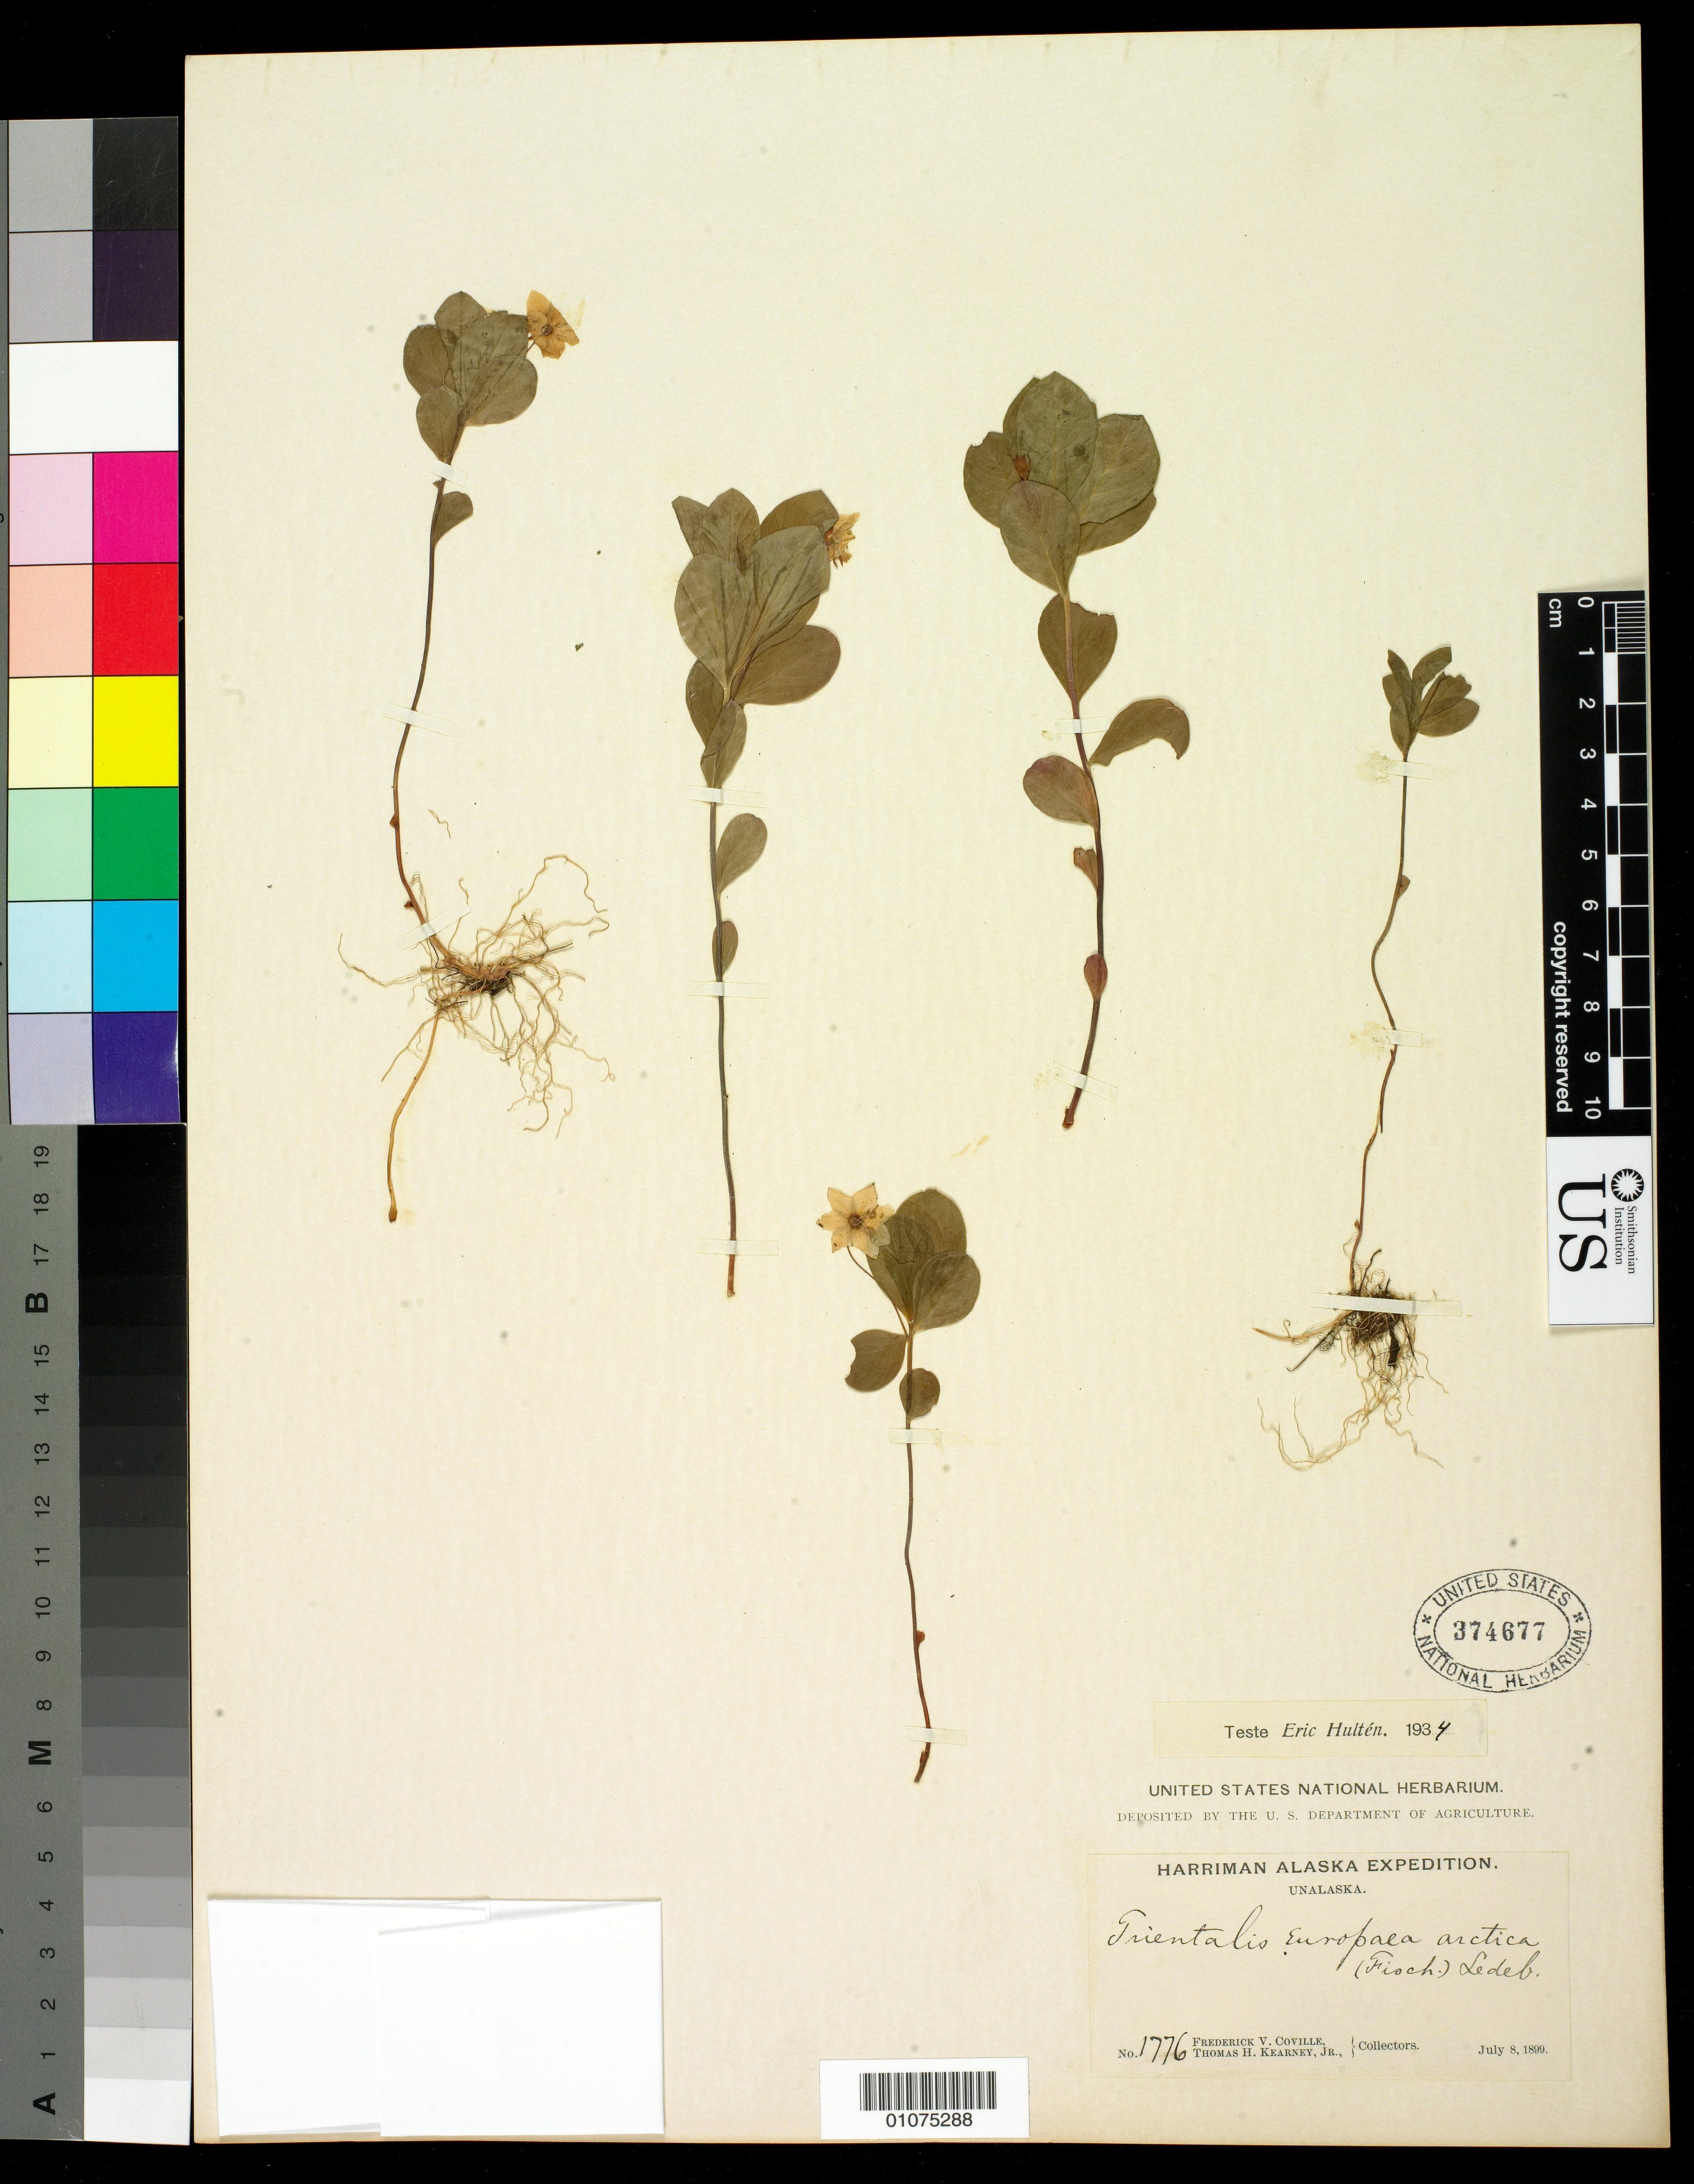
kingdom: Plantae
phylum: Tracheophyta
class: Magnoliopsida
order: Ericales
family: Primulaceae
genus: Trientalis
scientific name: Trientalis europaea subsp. arctica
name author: (Fisch. ex Hook.) Hultén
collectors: F. V. Coville & T. H. Kearney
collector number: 1776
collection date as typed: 8 Jul 1899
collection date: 1899-07-08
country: United States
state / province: Alaska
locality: Unalaska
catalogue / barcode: US 374677